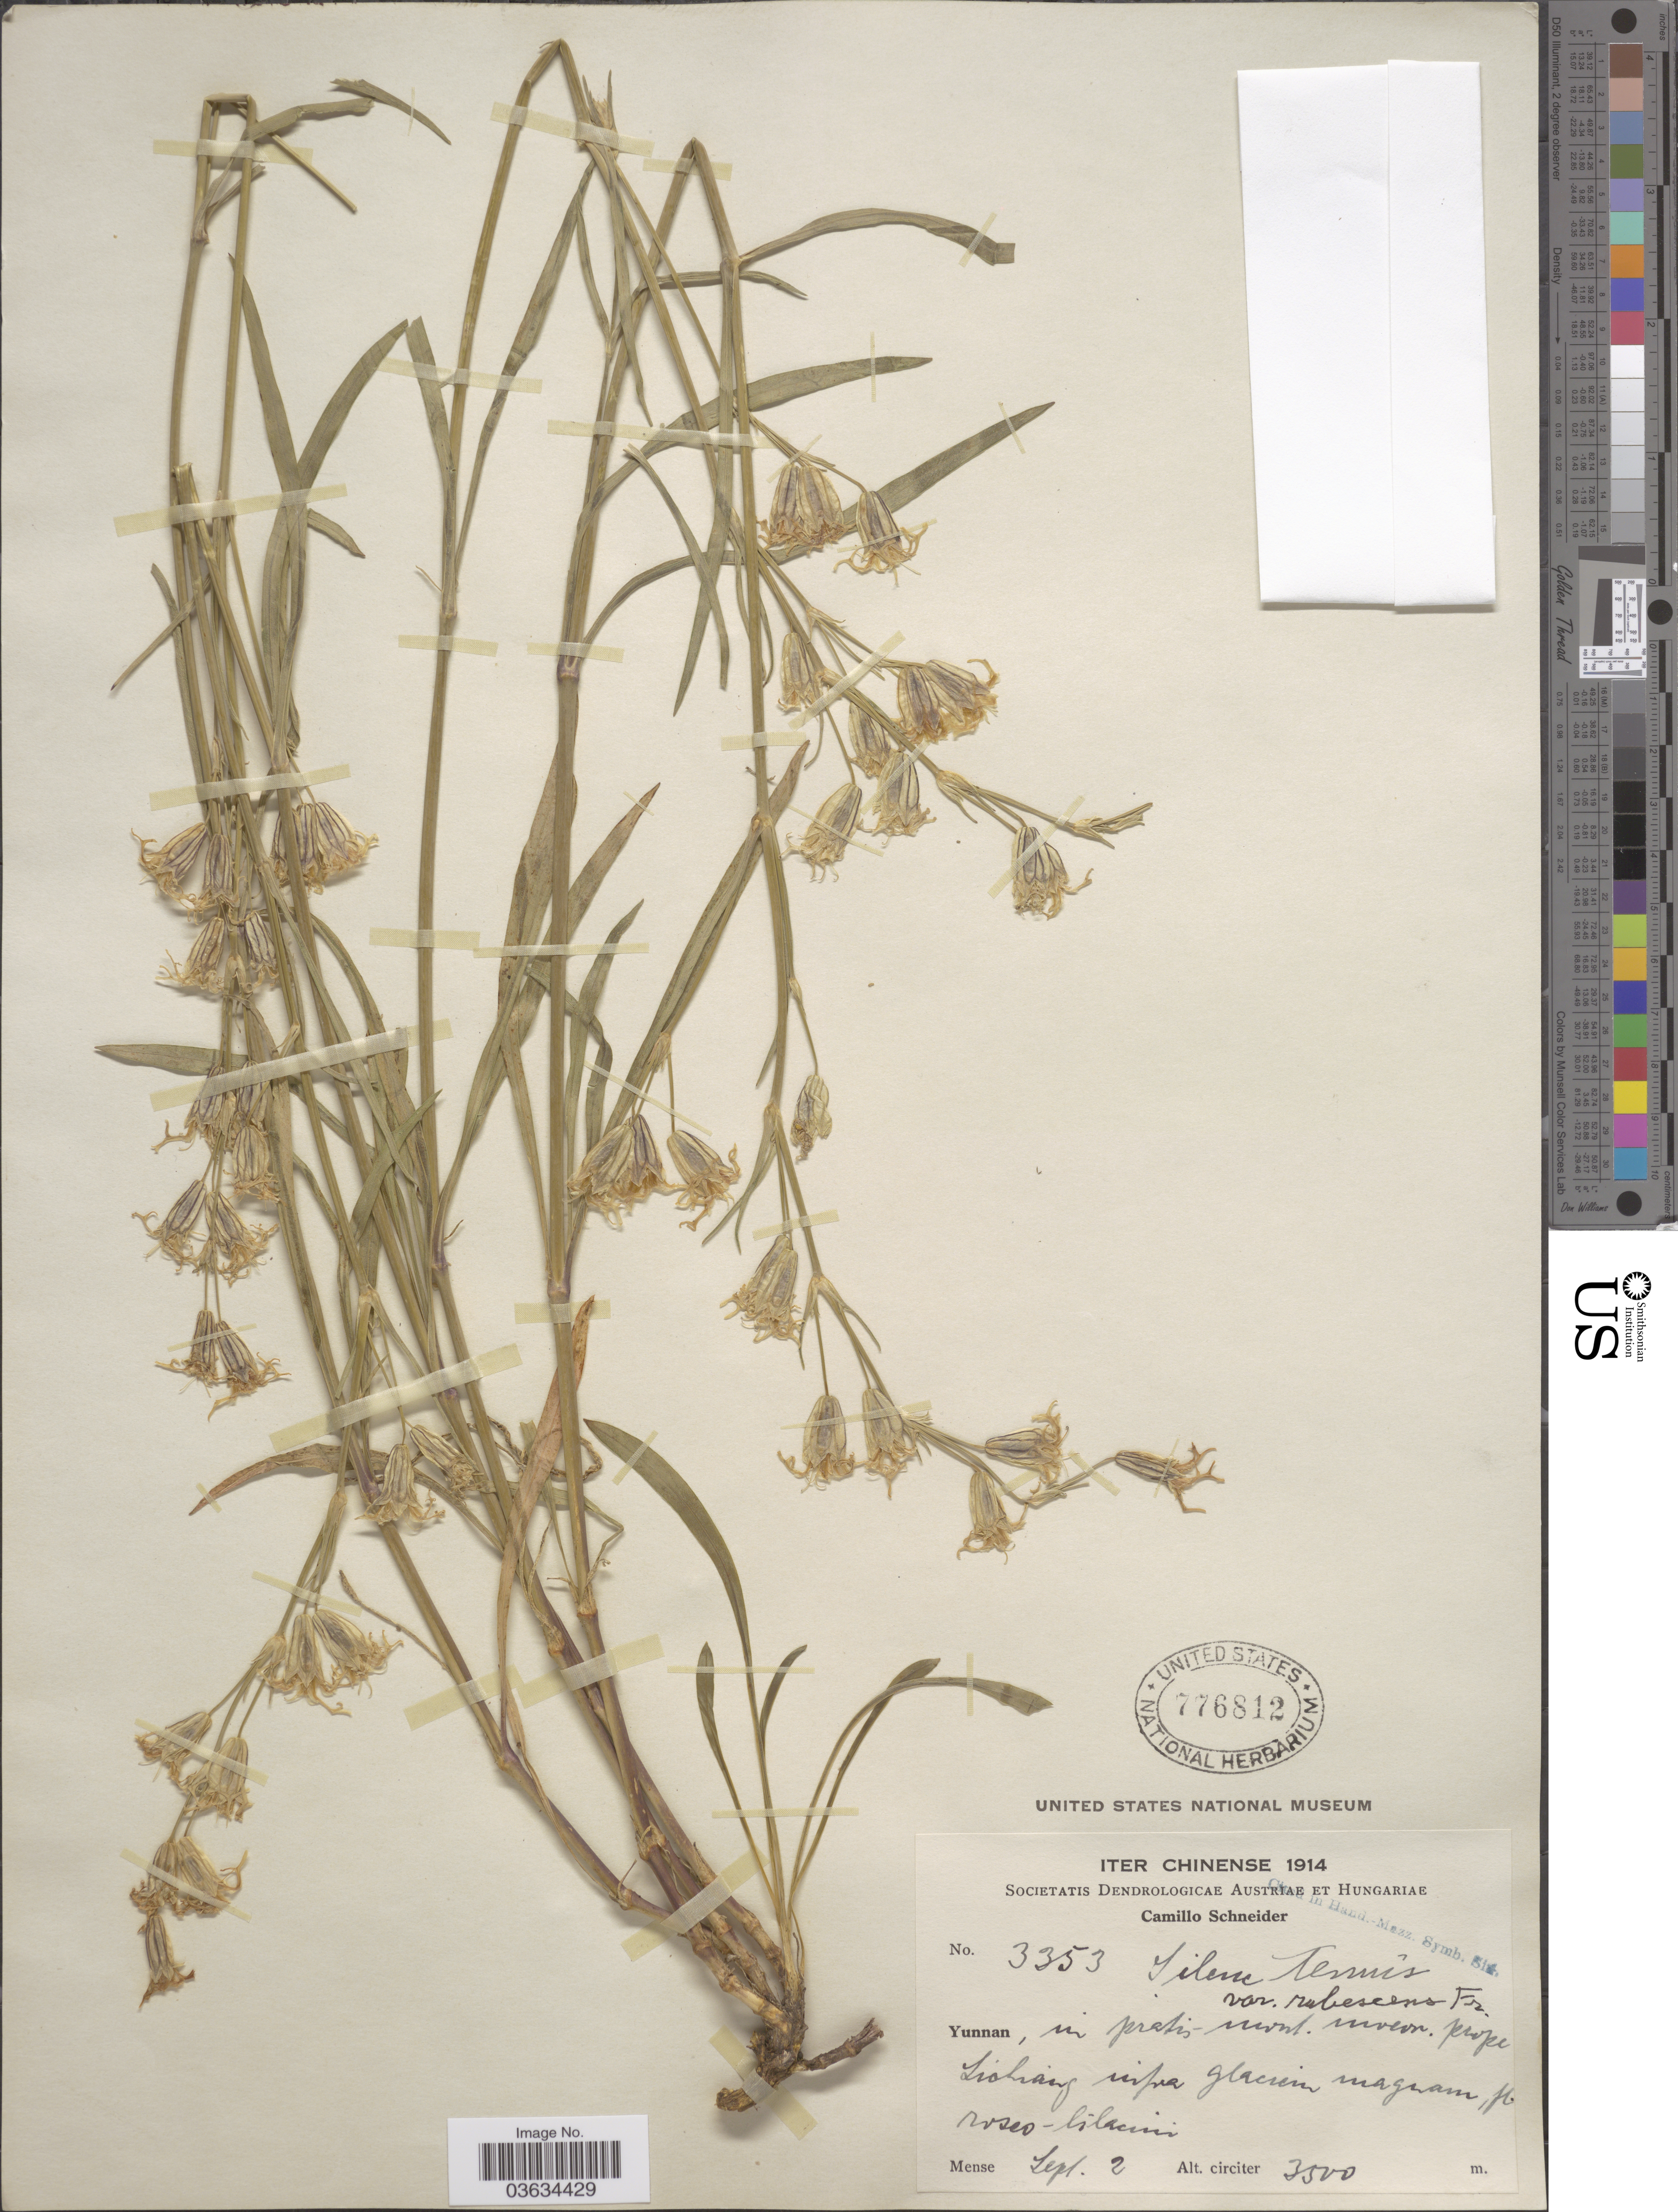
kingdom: Plantae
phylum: Tracheophyta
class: Magnoliopsida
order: Caryophyllales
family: Caryophyllaceae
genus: Silene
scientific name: Silene tenuis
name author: Willd.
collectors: C. K. Schneider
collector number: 3353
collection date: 1914-09-02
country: China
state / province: Yunnan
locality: In pratis-mont. niveor. prope Lichiang infra glaciem maguam, fl. roseo-lilacium. [interpreted]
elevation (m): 3500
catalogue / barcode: US 776812